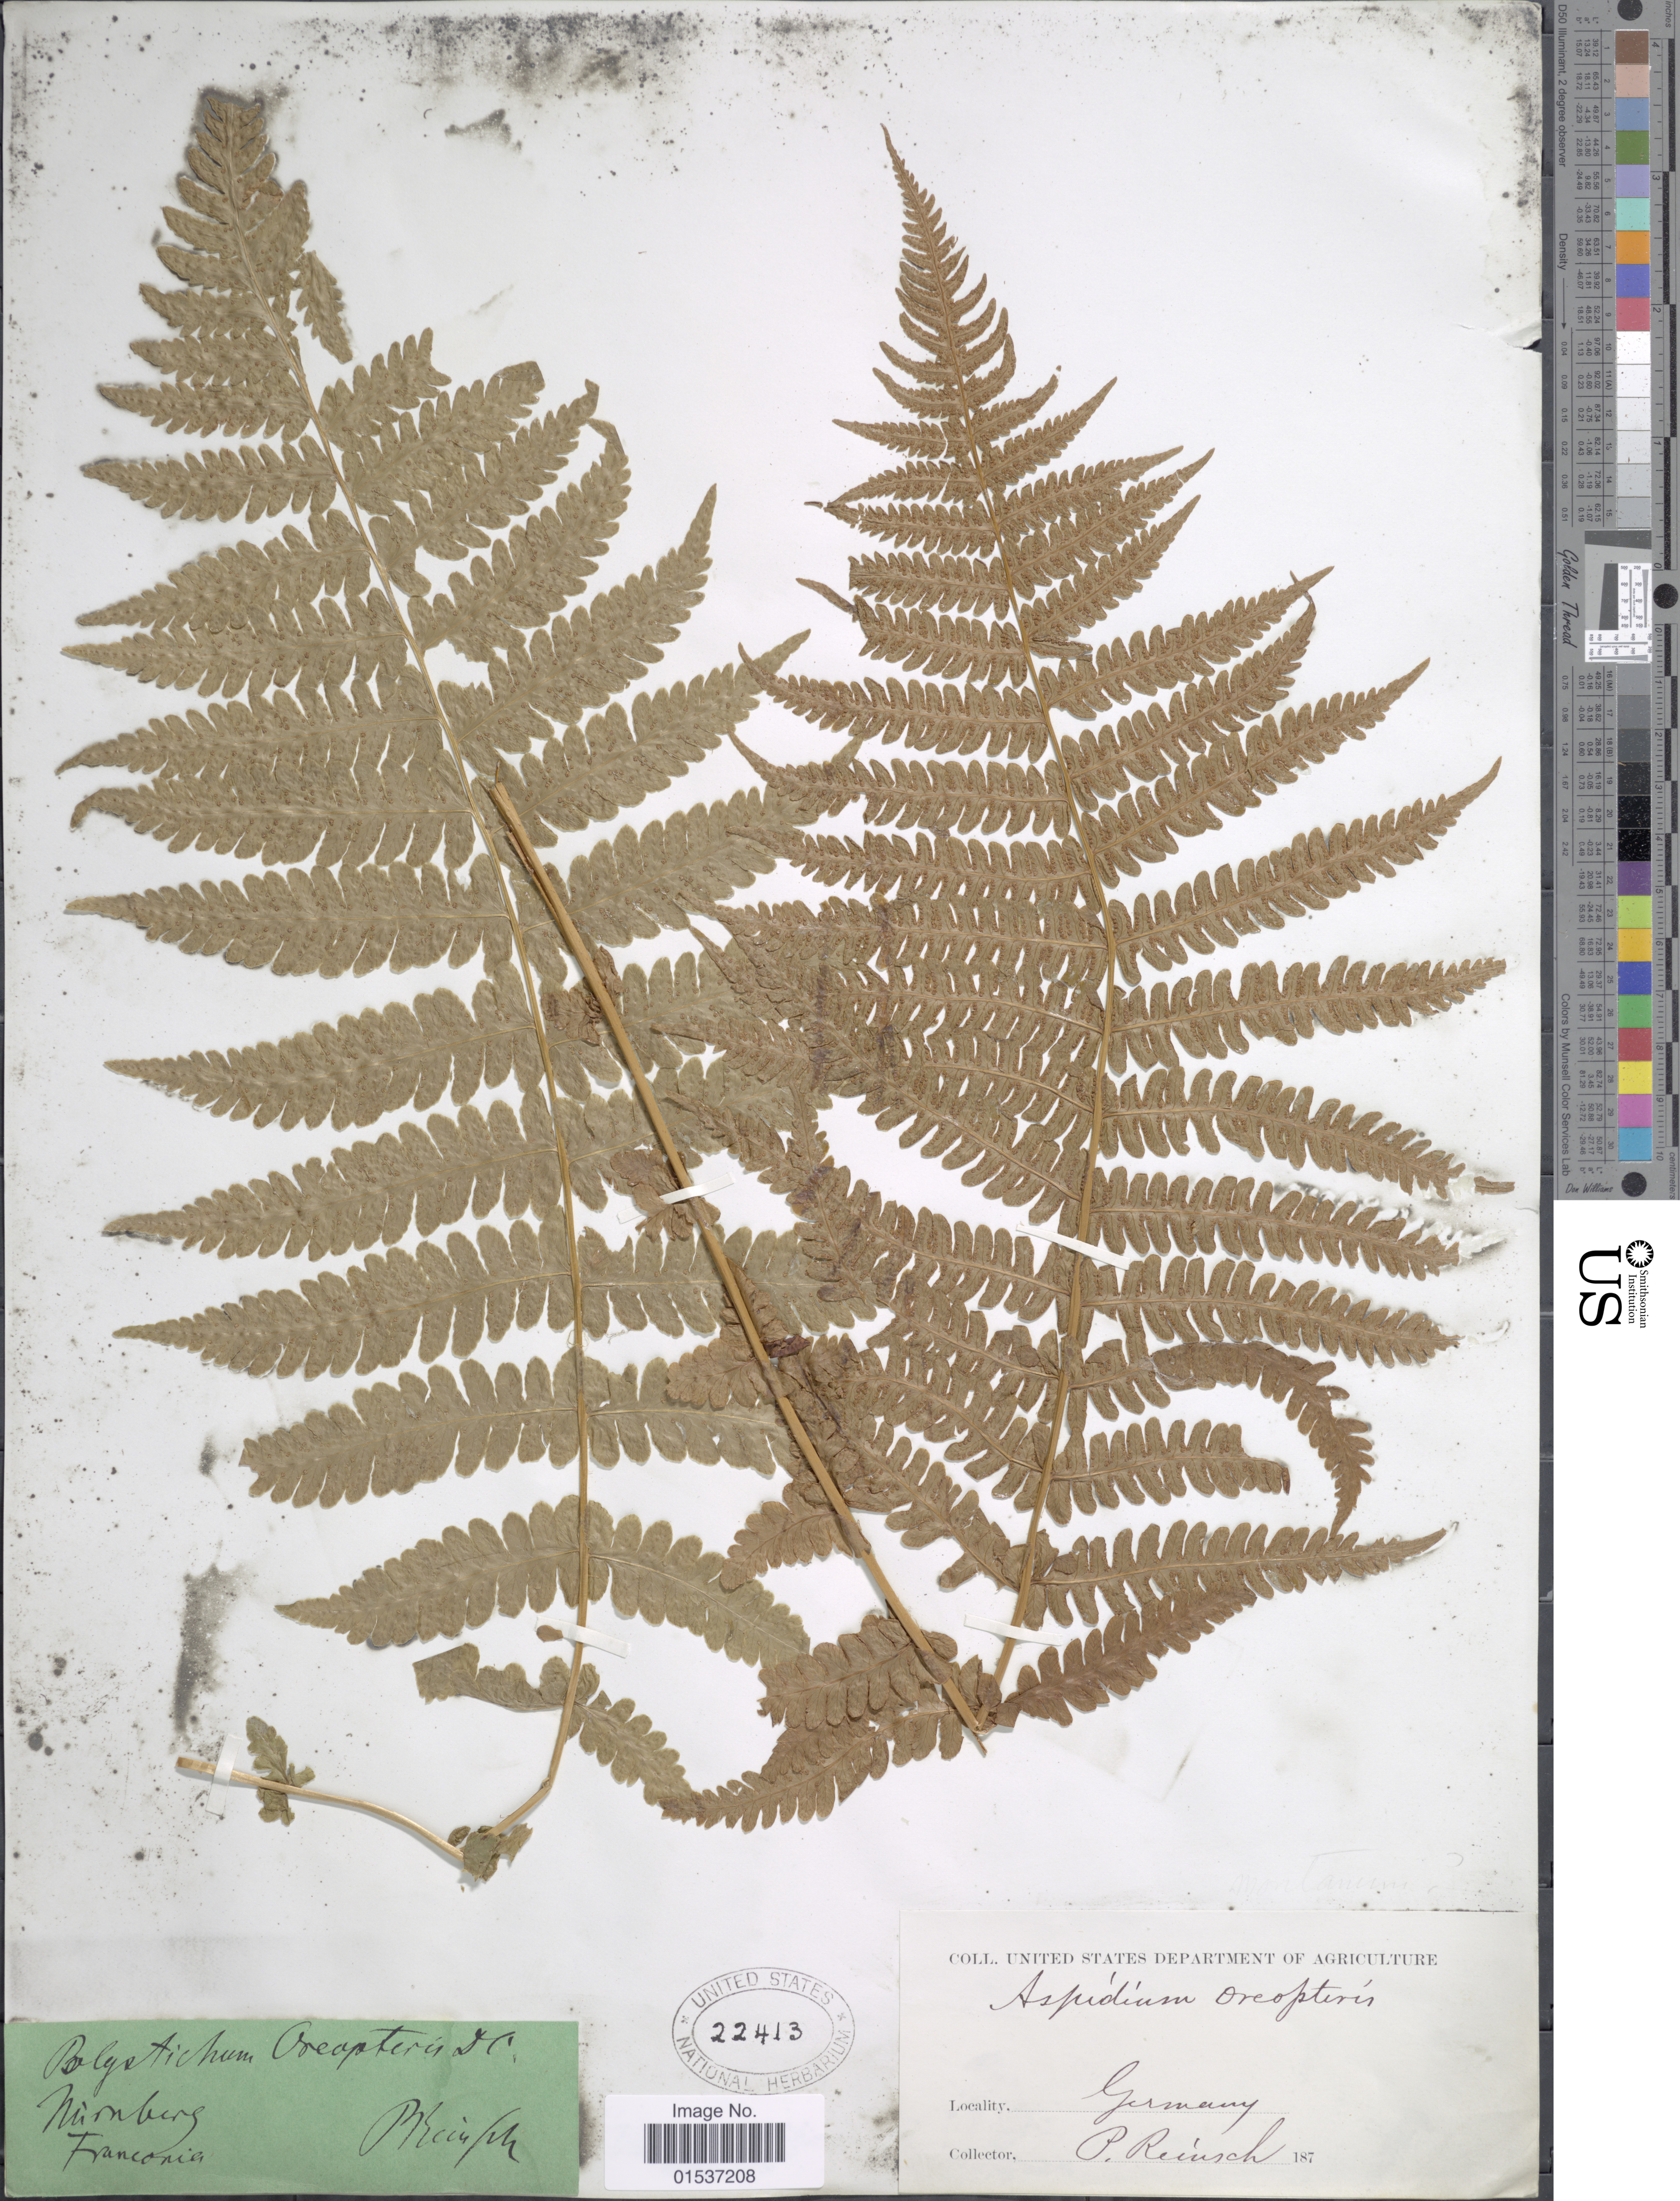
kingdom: Plantae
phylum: Tracheophyta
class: Polypodiopsida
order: Polypodiales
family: Thelypteridaceae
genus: Oreopteris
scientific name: Oreopteris limbosperma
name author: (All.) K. Iwats.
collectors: P.F. Reinsch (herbarium)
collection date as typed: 187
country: Germany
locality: Nürnburg, Franconia. [interpreted]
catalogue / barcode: US 22413